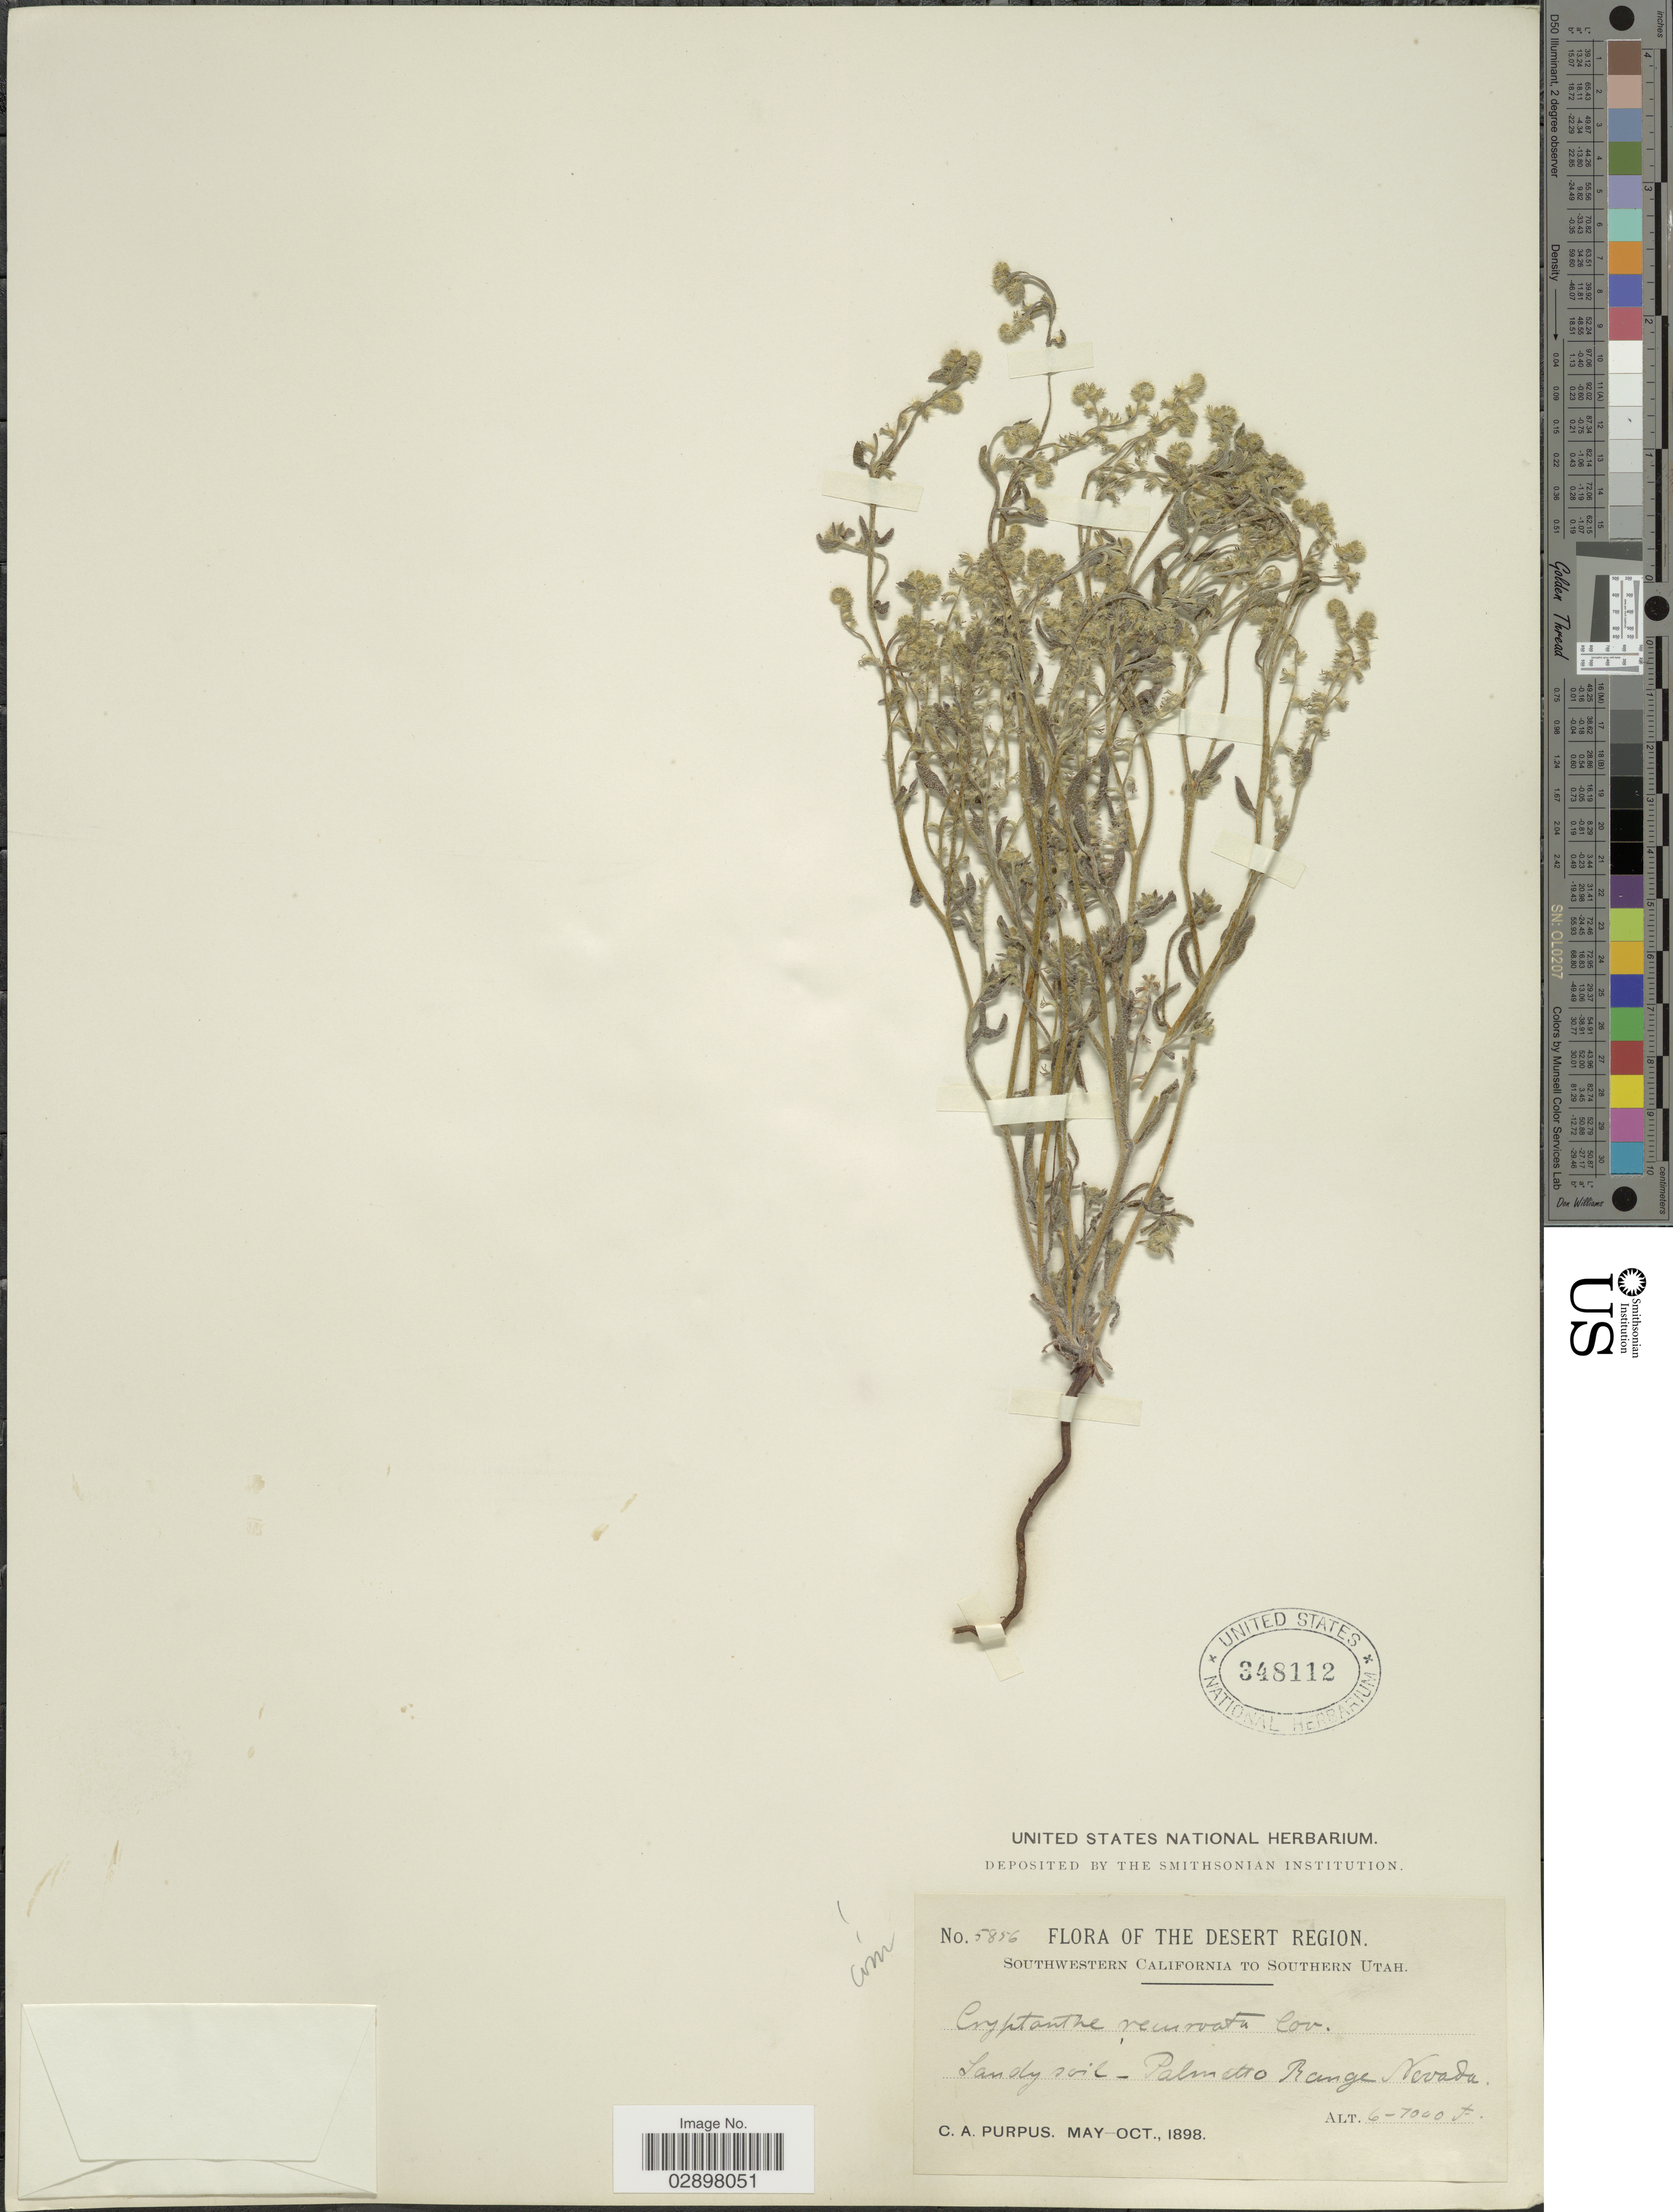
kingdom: Plantae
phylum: Tracheophyta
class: Magnoliopsida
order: Boraginales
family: Boraginaceae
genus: Cryptantha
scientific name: Cryptantha recurvata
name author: Coville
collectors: C. A. Purpus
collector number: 5856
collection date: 1898-05/1898-10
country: United States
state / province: Nevada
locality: The Desert Region, Palmetto Range.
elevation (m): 1829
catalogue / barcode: US 348112